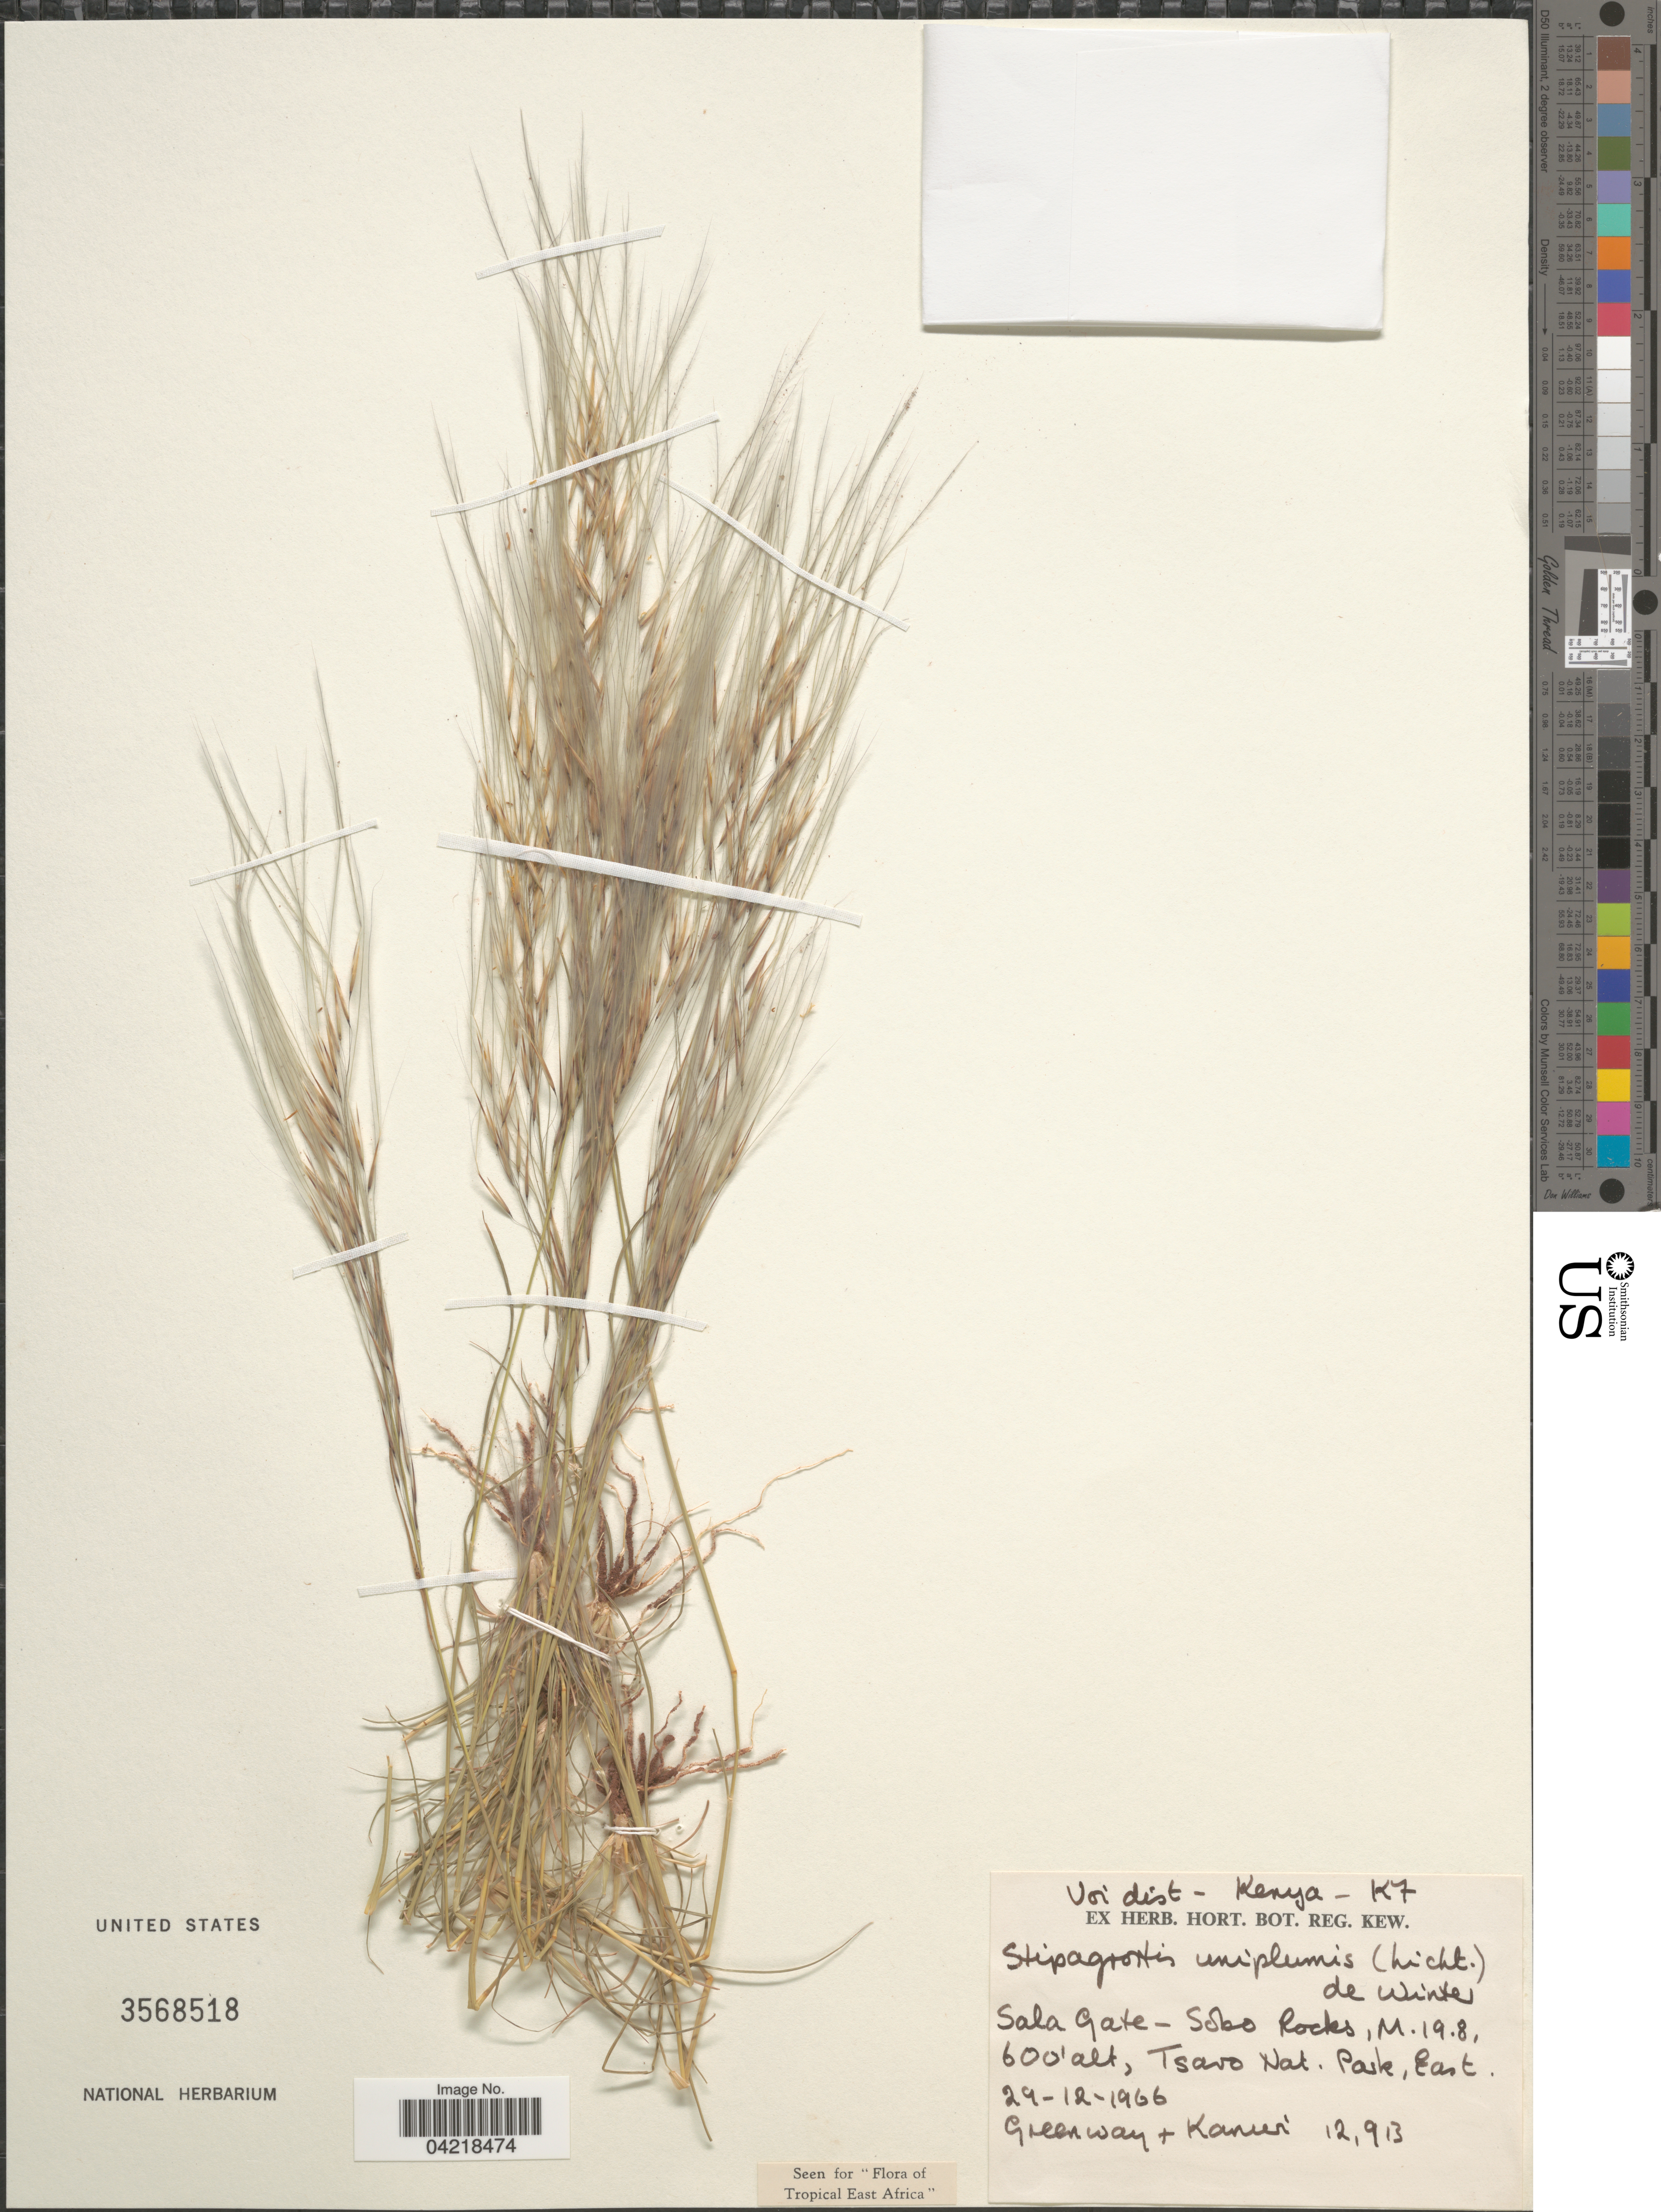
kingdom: Plantae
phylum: Tracheophyta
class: Liliopsida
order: Poales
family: Poaceae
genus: Stipagrostis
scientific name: Stipagrostis uniplumis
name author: (Licht.) De Winter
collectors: Greenway & -. Kanuri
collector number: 12913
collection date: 1966-12-29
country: Kenya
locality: Voi dist - K7. Sala Gate - Sobo Rocks, M. 19.8, Tsavo Nat. Park,East.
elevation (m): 183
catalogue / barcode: US 3568518